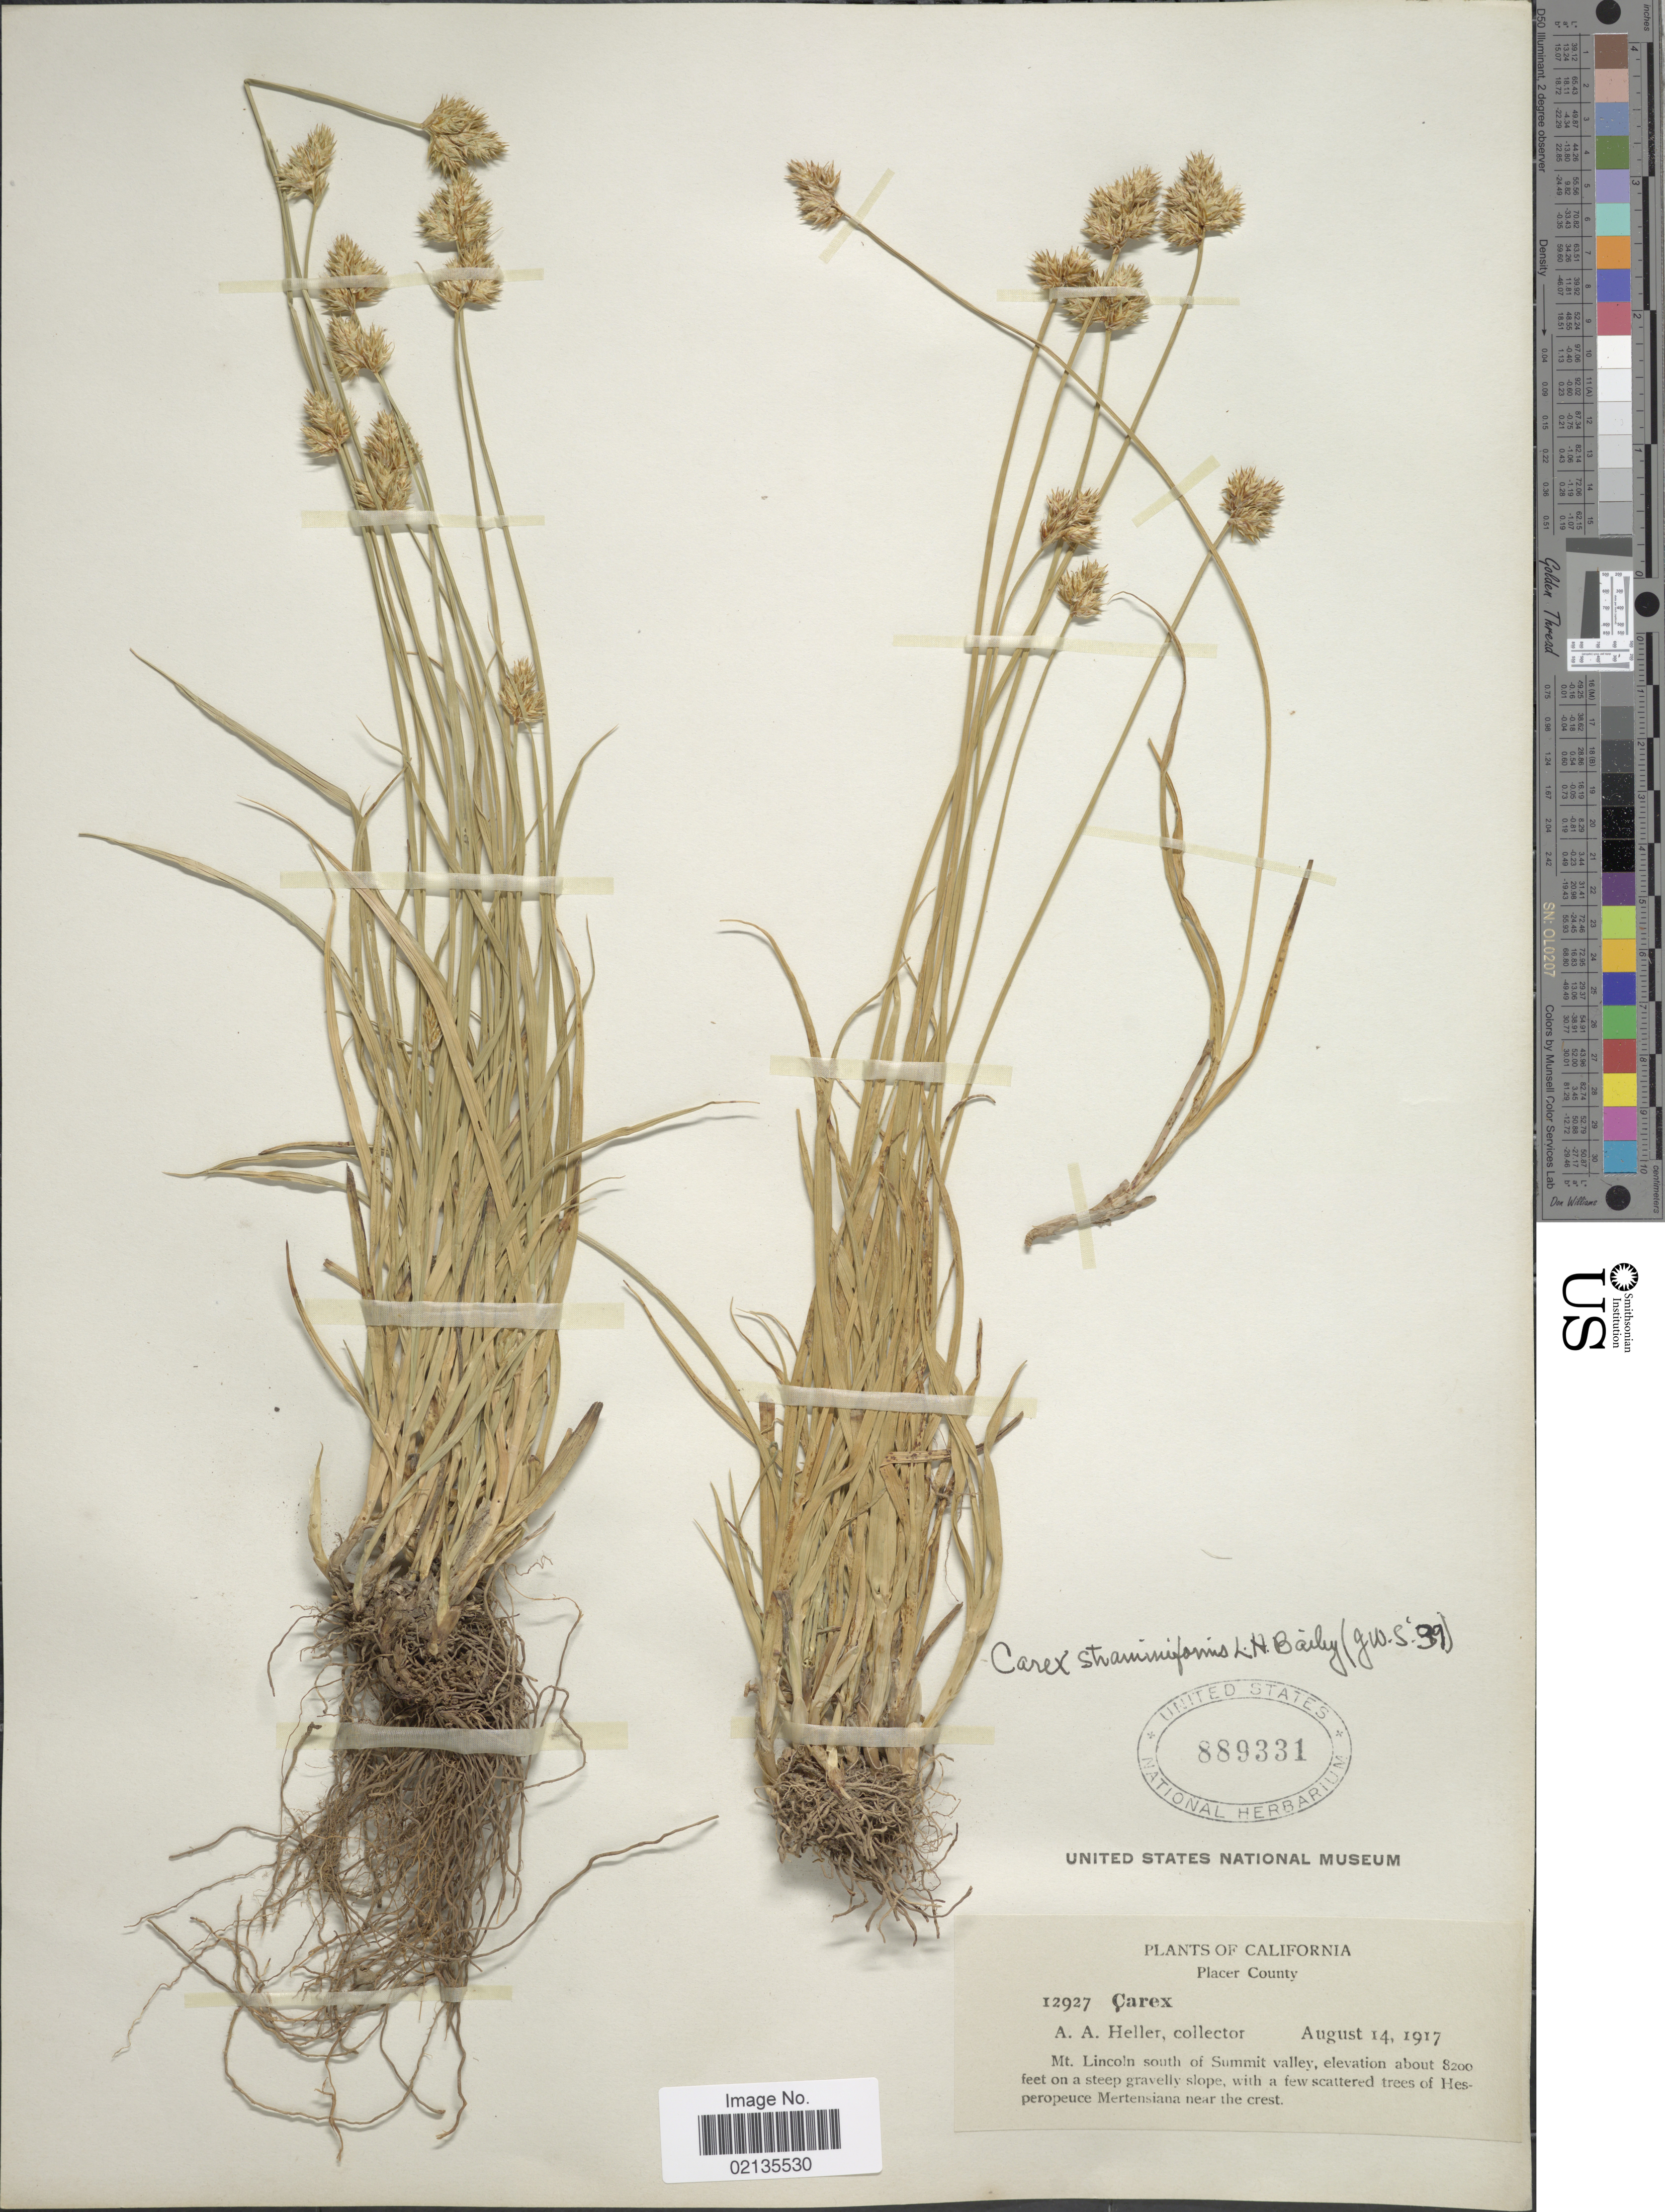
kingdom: Plantae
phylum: Tracheophyta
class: Liliopsida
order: Poales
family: Cyperaceae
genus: Carex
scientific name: Carex straminiformis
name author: L.H. Bailey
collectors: A. A. Heller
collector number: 12927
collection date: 1917-08-14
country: United States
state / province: California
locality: Mt. Lincoln south of Summit valley, on steep gravelly slope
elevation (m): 2499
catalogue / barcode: US 889331